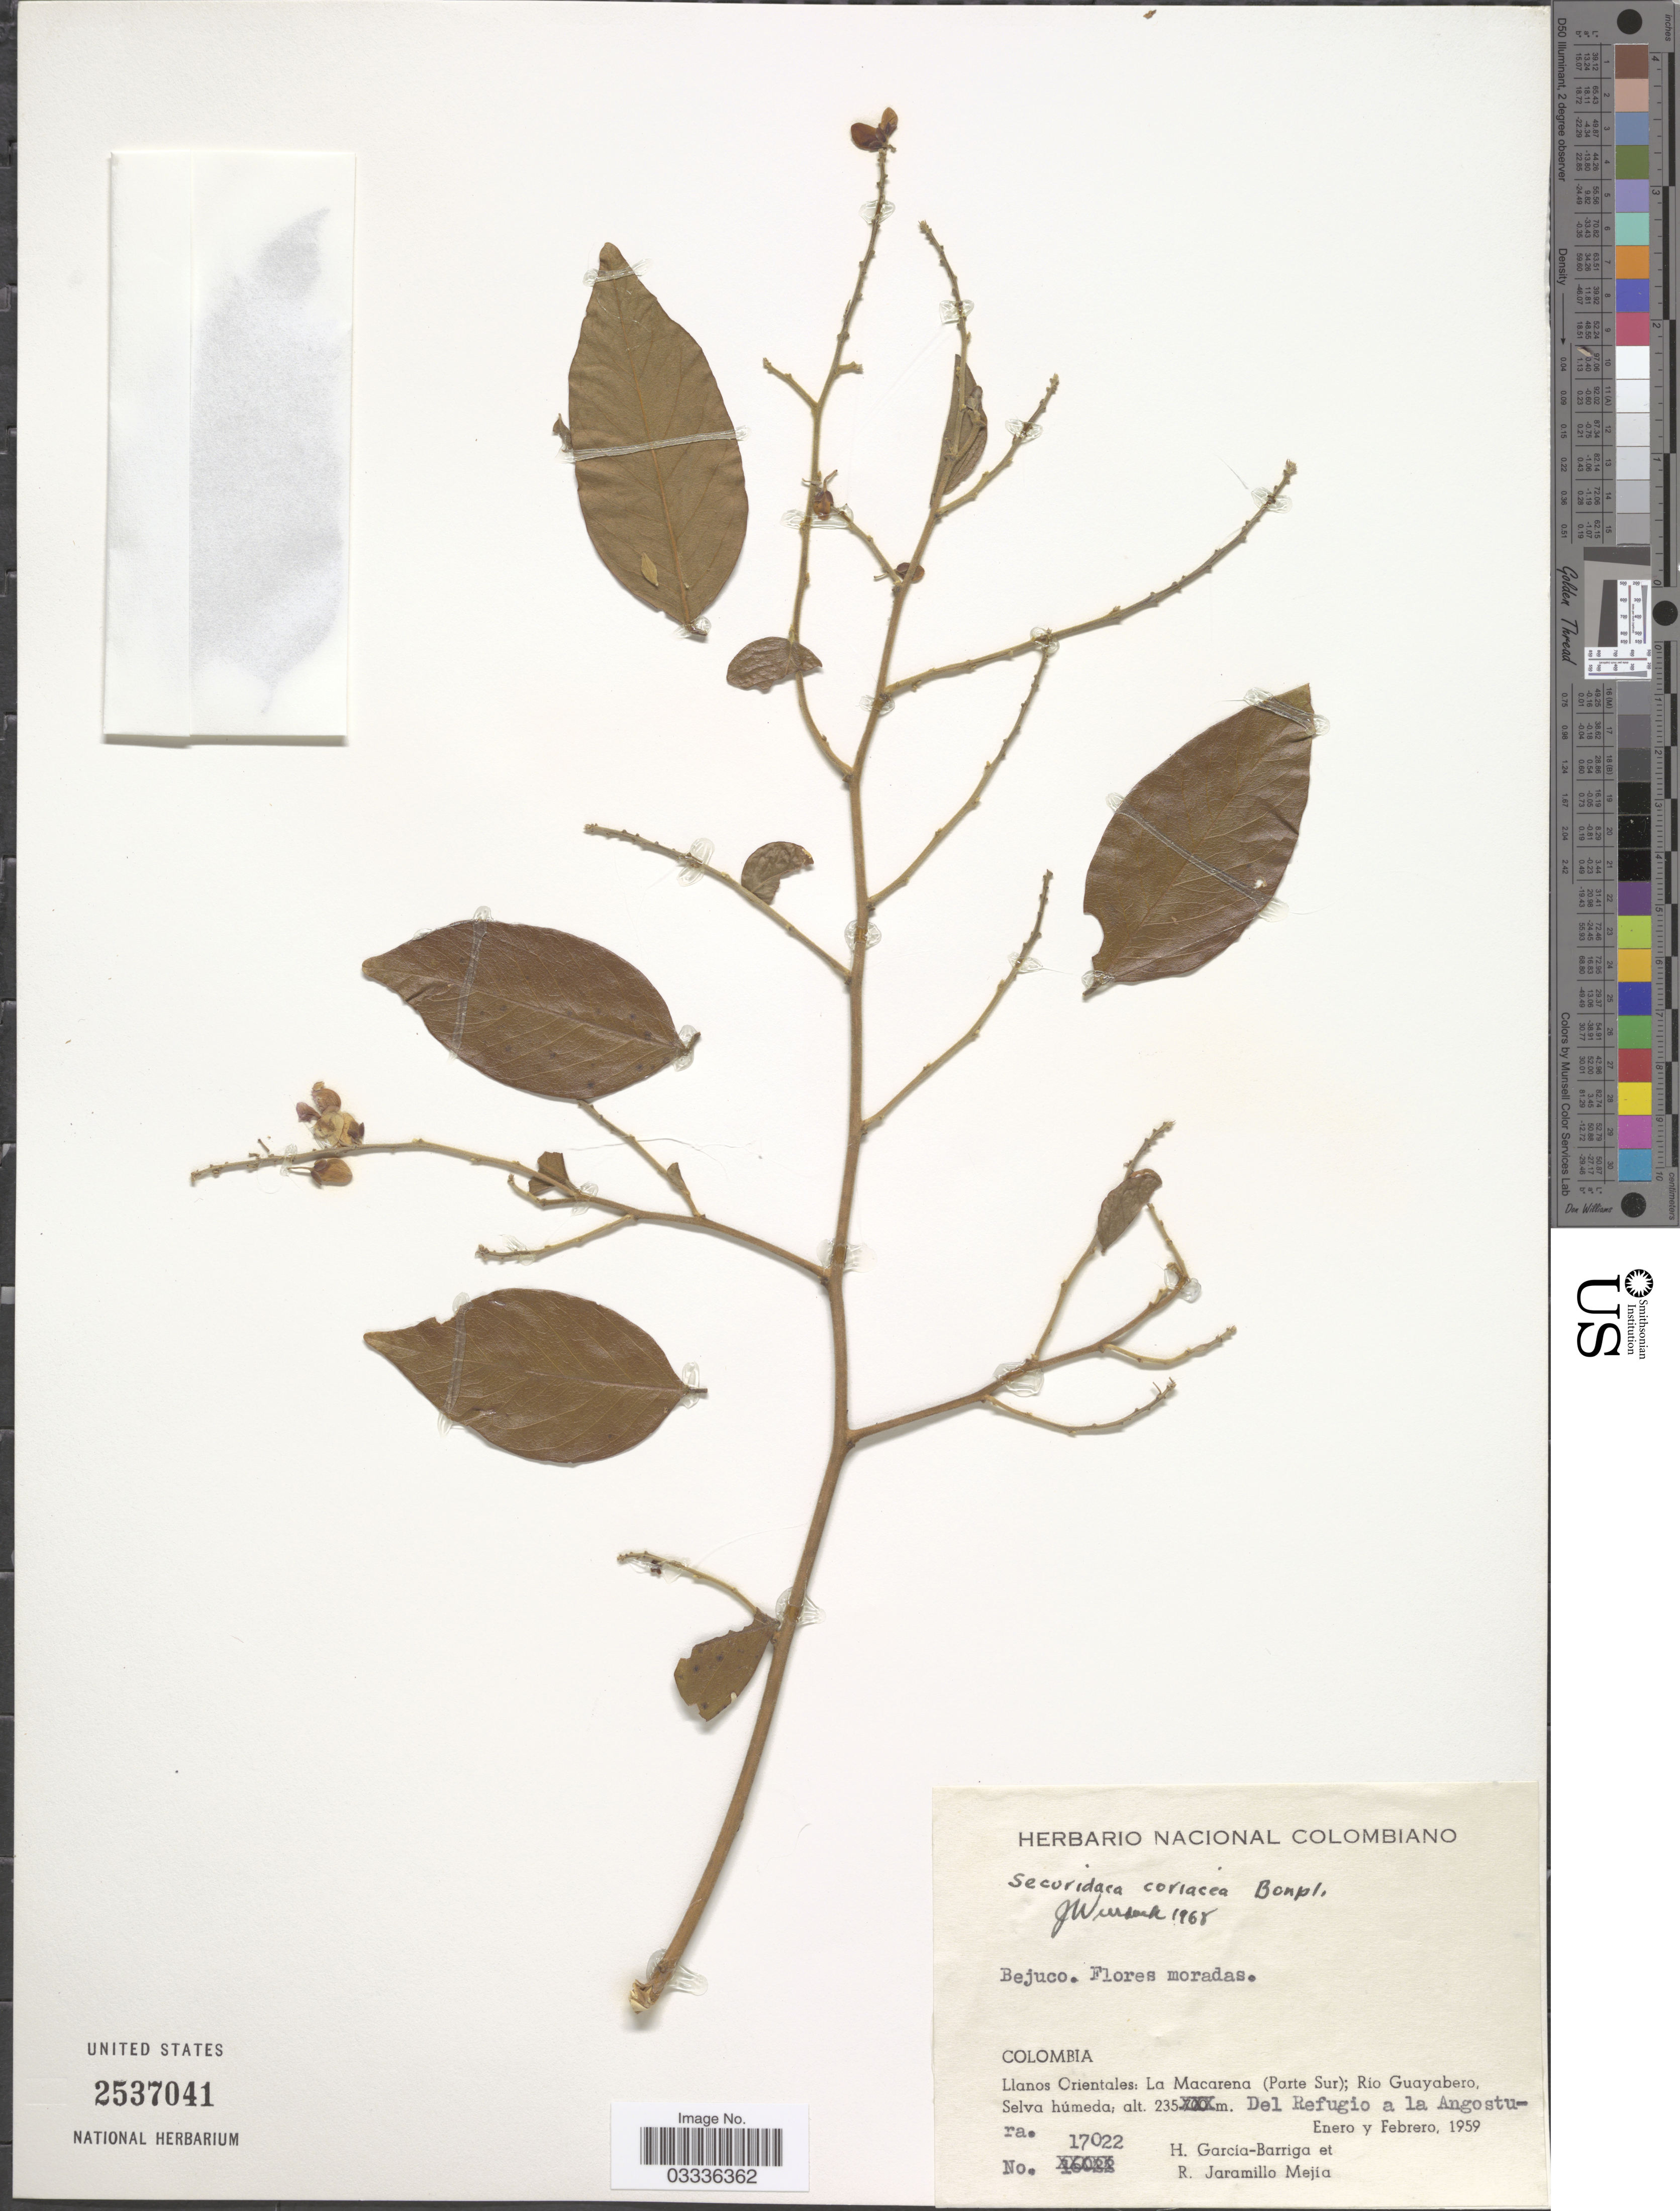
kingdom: Plantae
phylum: Tracheophyta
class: Magnoliopsida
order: Fabales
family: Polygalaceae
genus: Securidaca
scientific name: Securidaca coriacea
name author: Bonpl. ex Steud.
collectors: H. García Barriga & R. Jaramillo M.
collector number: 17022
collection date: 1959-01/1959-02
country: Colombia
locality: Llanos Orientales: La Macarena (Parte Sur); Rio Guayabero. Del Refugio a la Angostura.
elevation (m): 235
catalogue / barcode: US 2537041